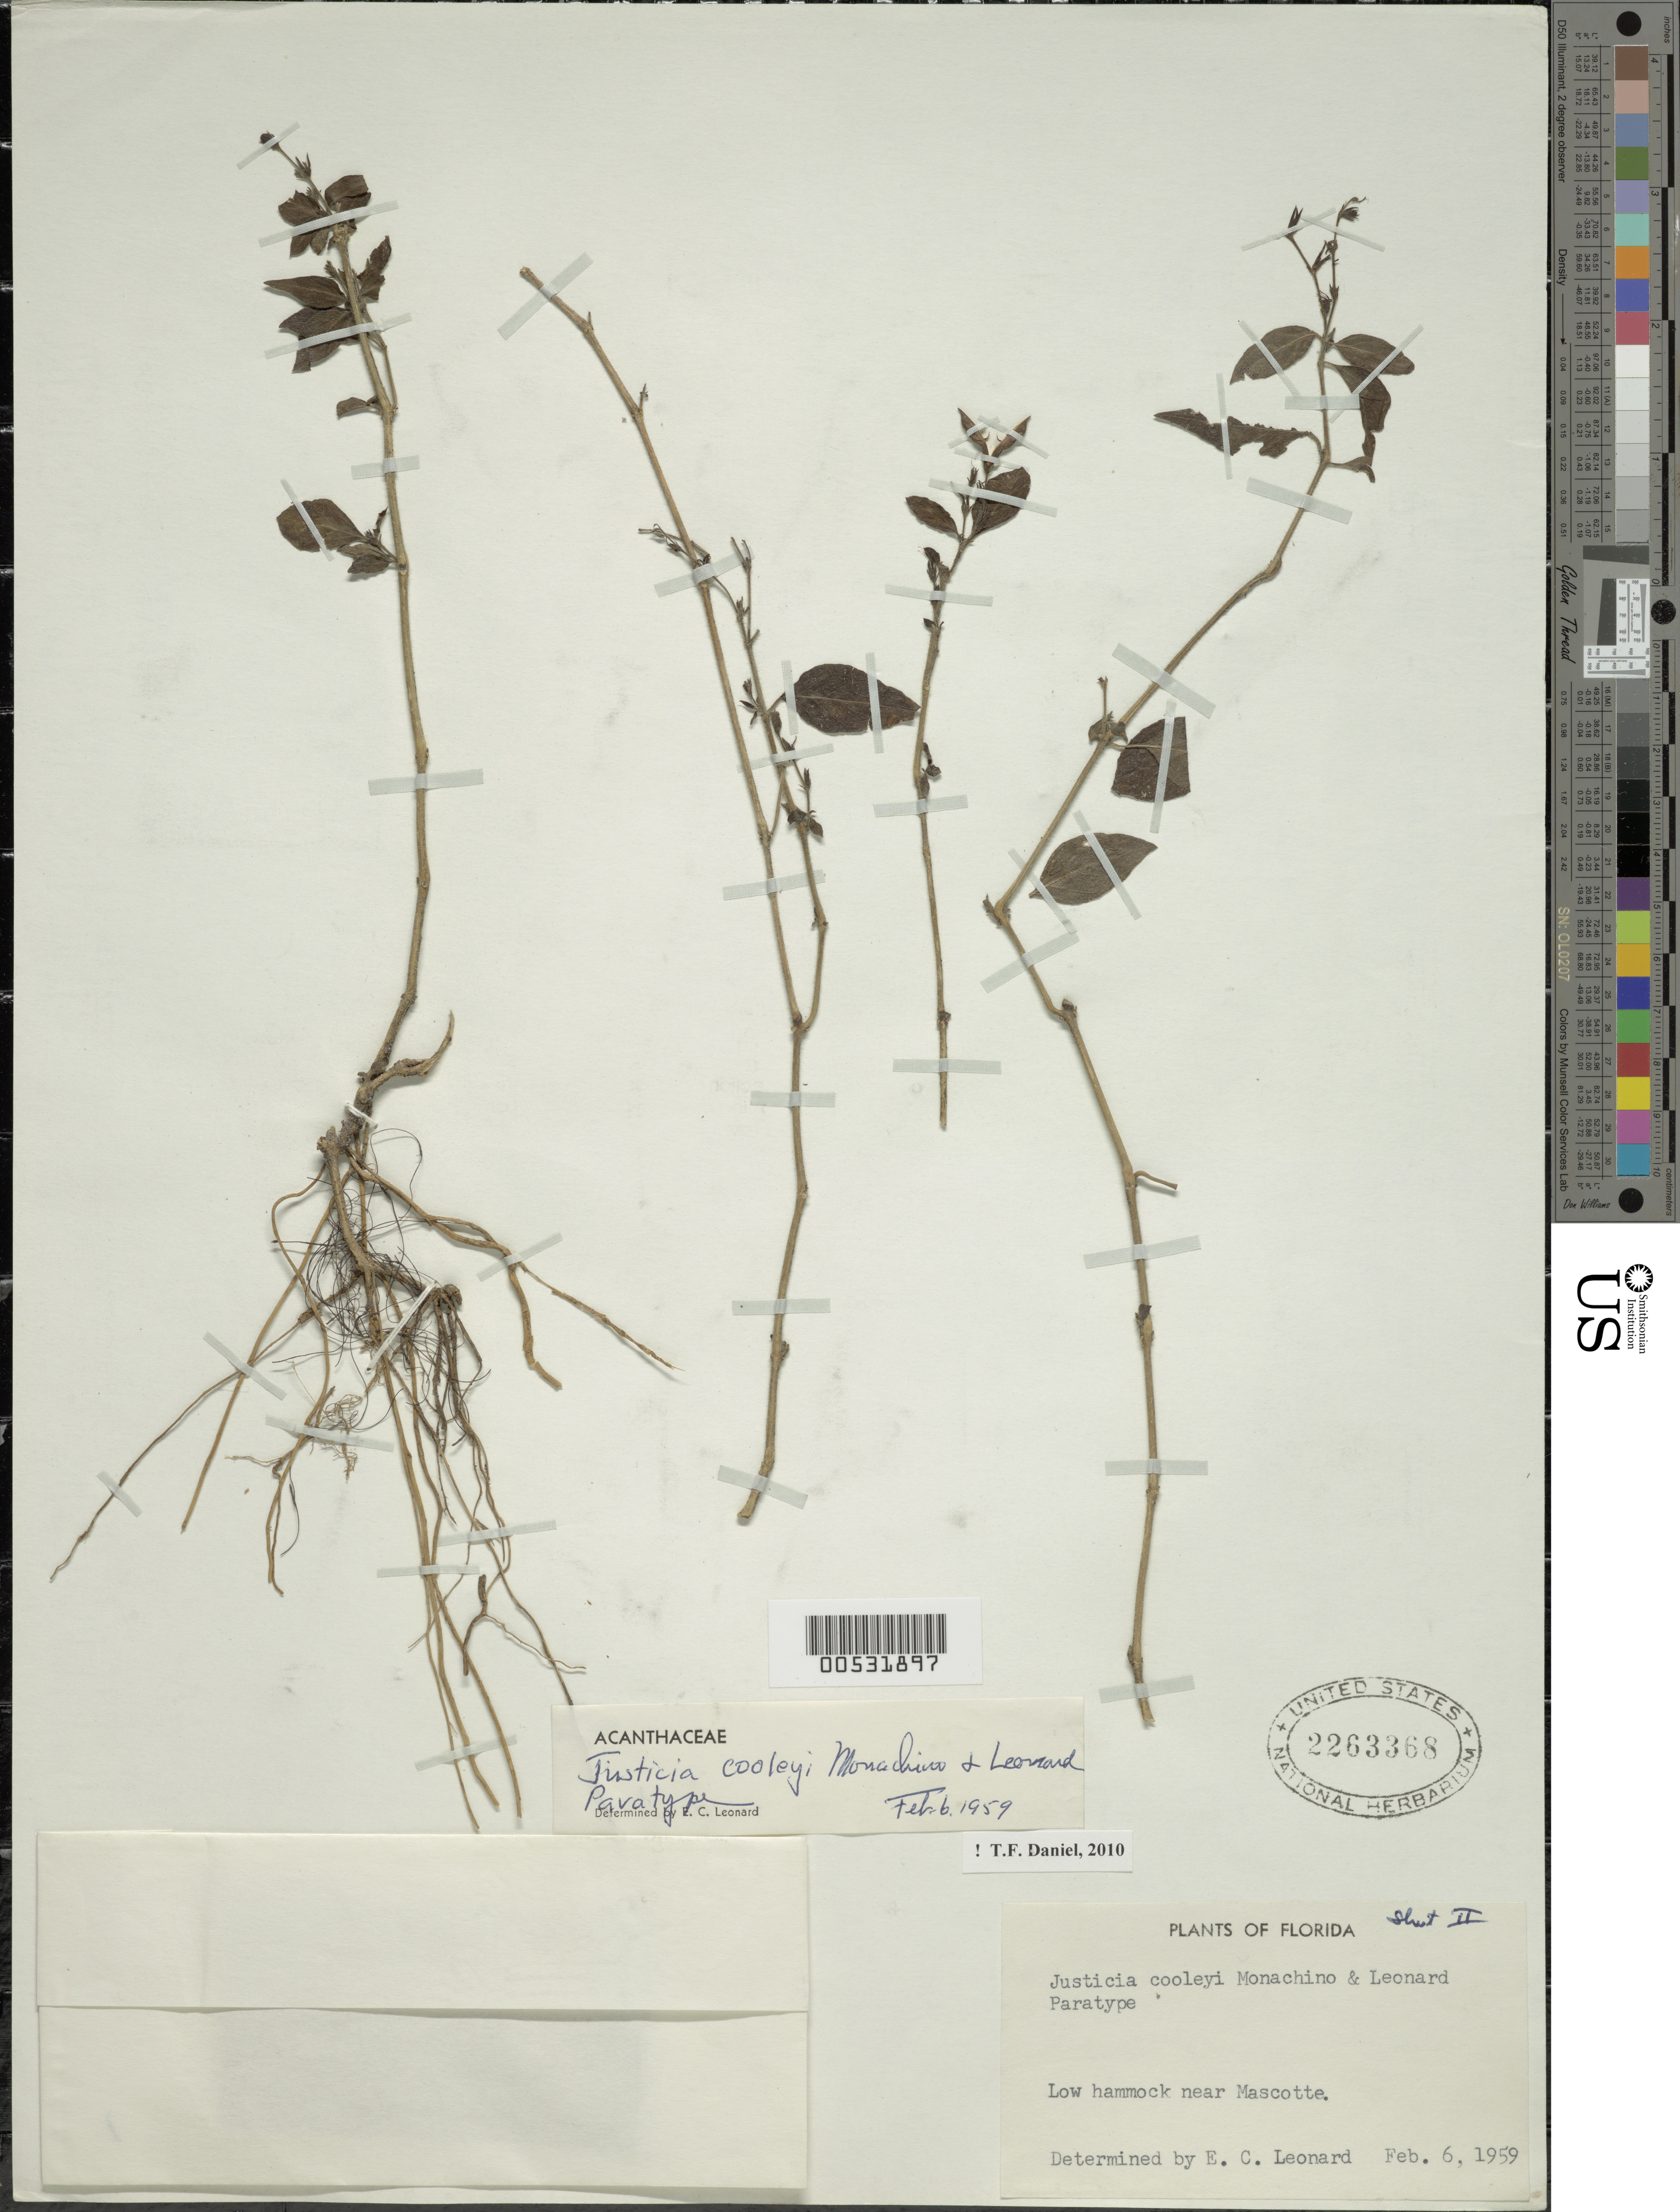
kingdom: Plantae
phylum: Tracheophyta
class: Magnoliopsida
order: Lamiales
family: Acanthaceae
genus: Justicia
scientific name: Justicia cooleyi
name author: Leonard & Monach.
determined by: Leonard, Emery C., (US)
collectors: E. C. Leonard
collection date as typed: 06 Feb 1959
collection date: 1959-02-06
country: United States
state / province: Florida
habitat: Low hammock.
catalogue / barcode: US 2263368